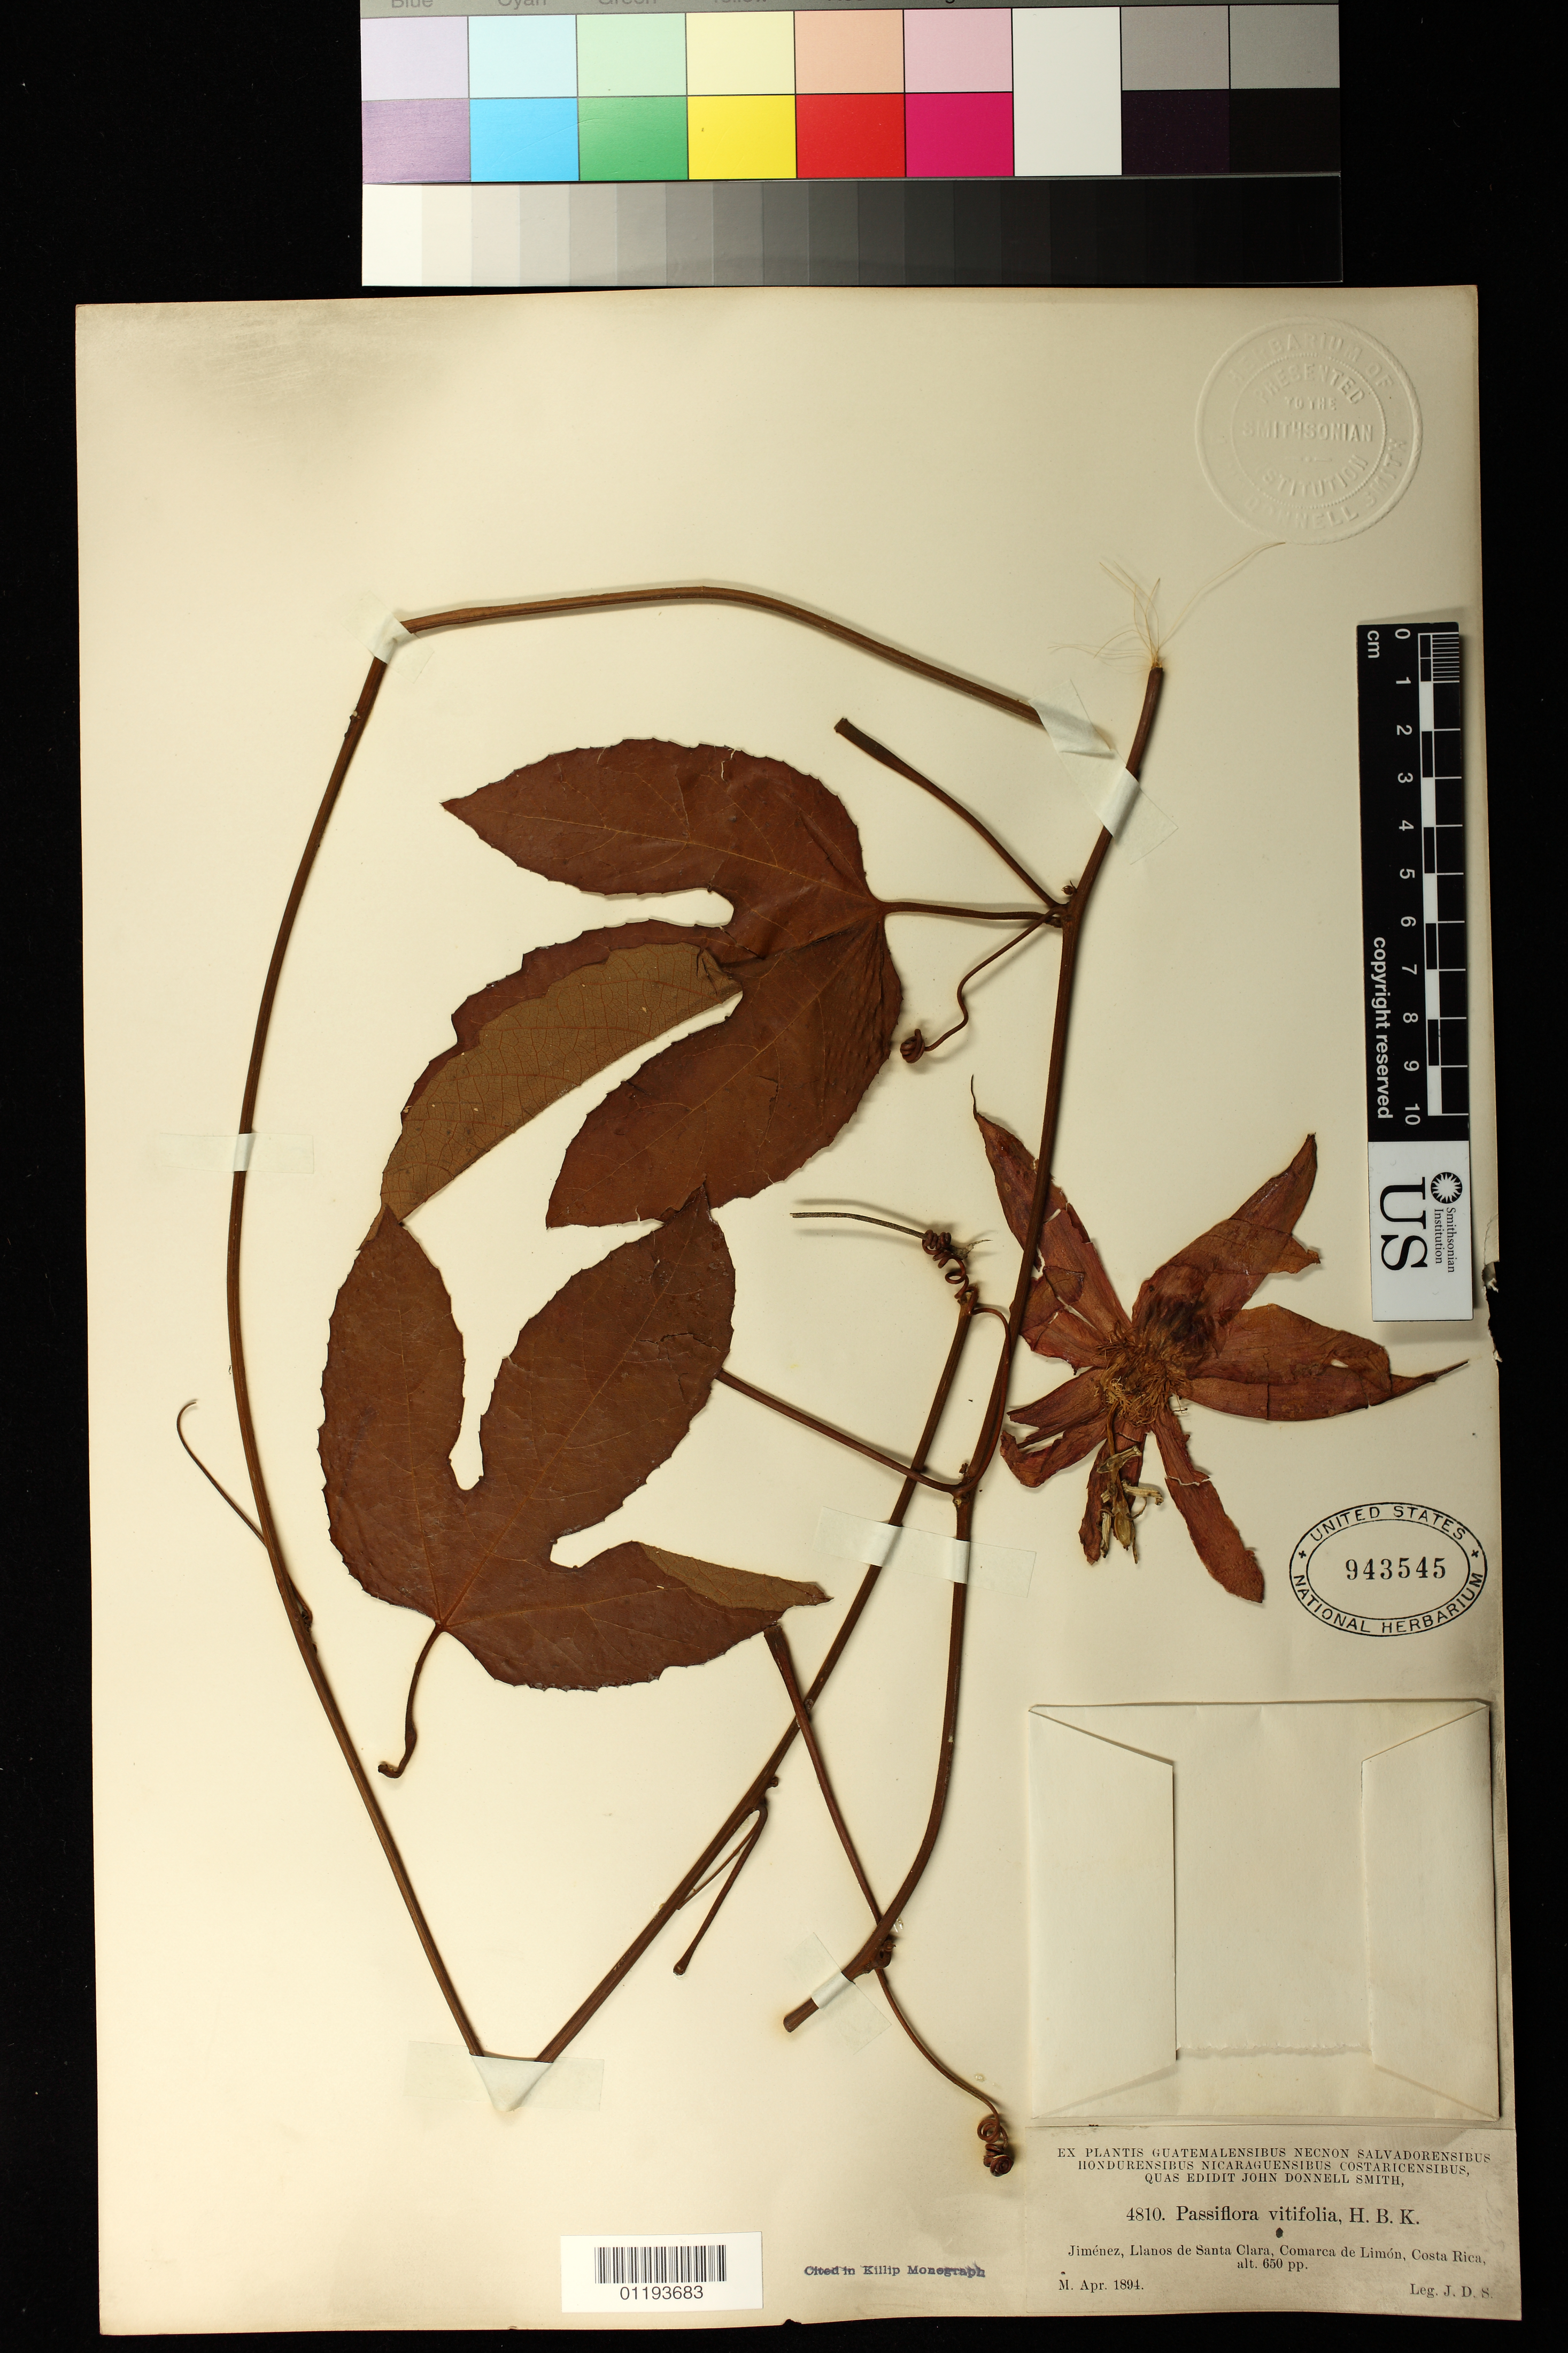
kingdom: Plantae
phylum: Tracheophyta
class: Magnoliopsida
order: Malpighiales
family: Passifloraceae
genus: Passiflora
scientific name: Passiflora vitifolia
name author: Kunth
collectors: J. Donnell Smith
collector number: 4810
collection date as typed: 1894-04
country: Costa Rica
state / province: Limón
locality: Jiménez, Lianos de Santa Clara, Comarca de Limón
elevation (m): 305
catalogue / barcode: US 943545